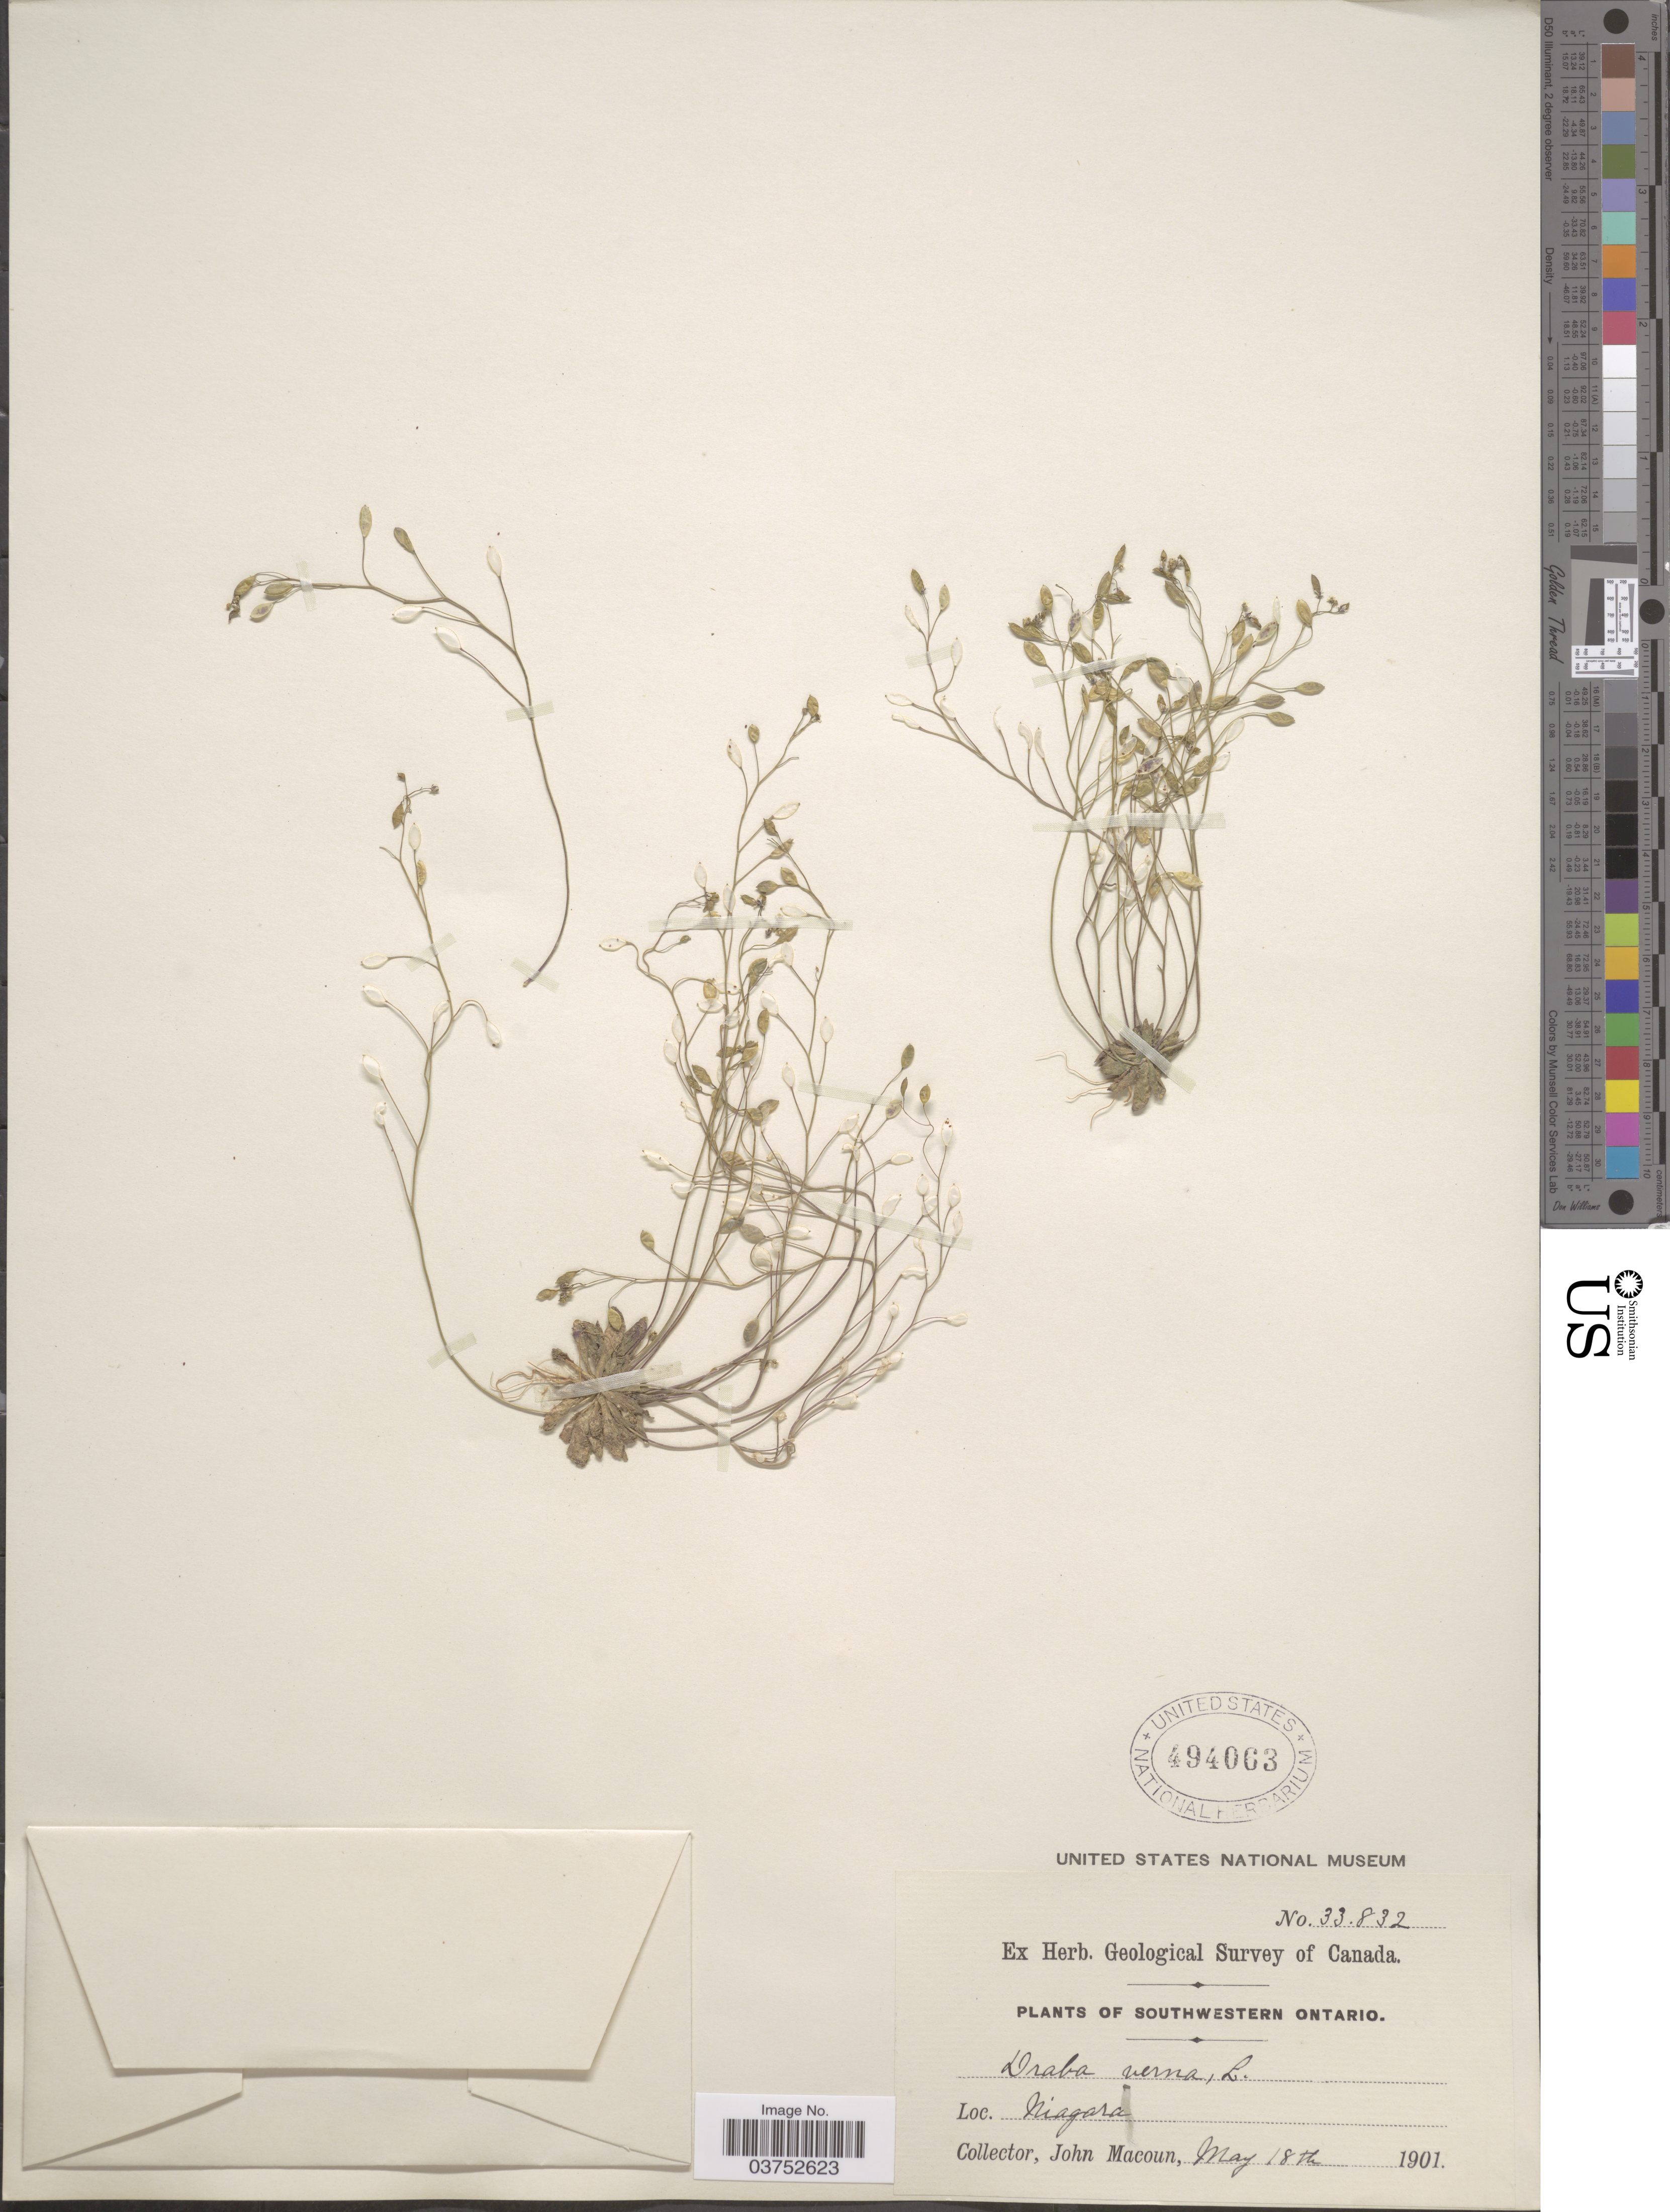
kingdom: Plantae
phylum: Tracheophyta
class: Magnoliopsida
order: Brassicales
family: Brassicaceae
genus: Draba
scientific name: Draba verna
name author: L.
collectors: J. Macoun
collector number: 33832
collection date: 1901-05-18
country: Canada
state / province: Ontario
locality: Southwestern Ontario. Niagara.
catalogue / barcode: US 494063